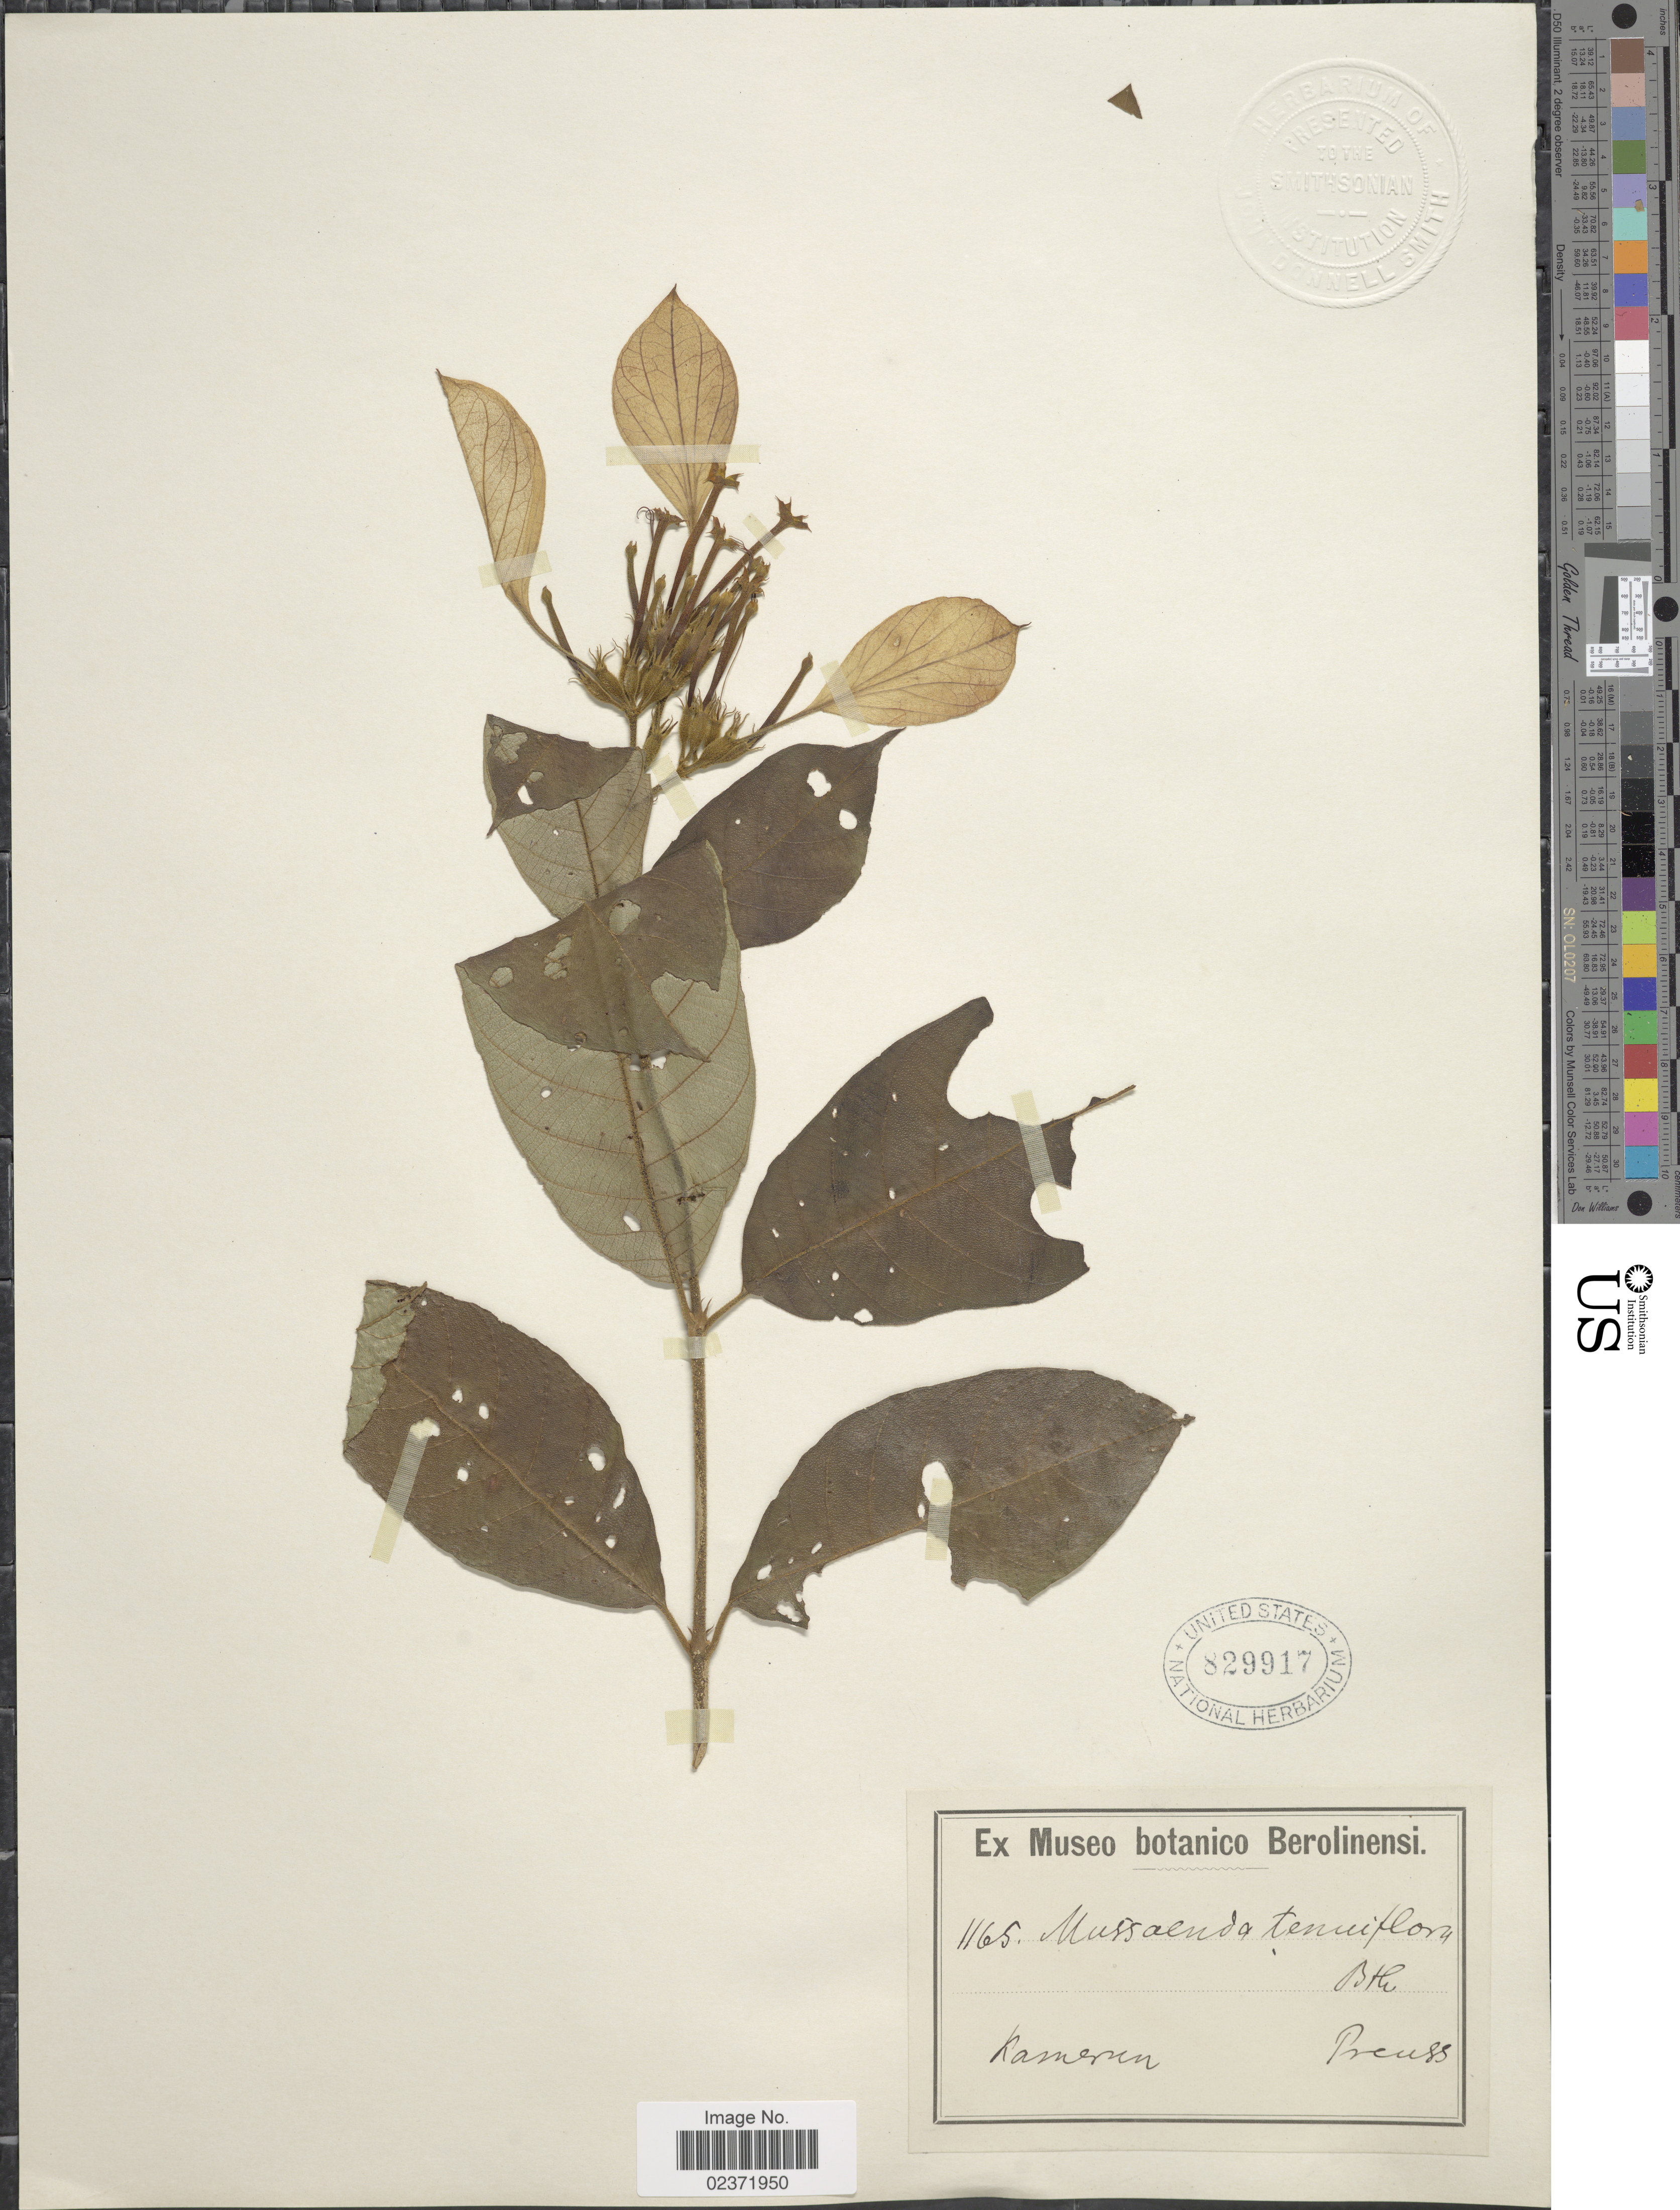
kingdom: Plantae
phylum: Tracheophyta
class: Magnoliopsida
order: Gentianales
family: Rubiaceae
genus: Mussaenda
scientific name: Mussaenda tenuiflora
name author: Benth.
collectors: C. Preuss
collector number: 1165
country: Cameroon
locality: Kamerun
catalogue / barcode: US 829917